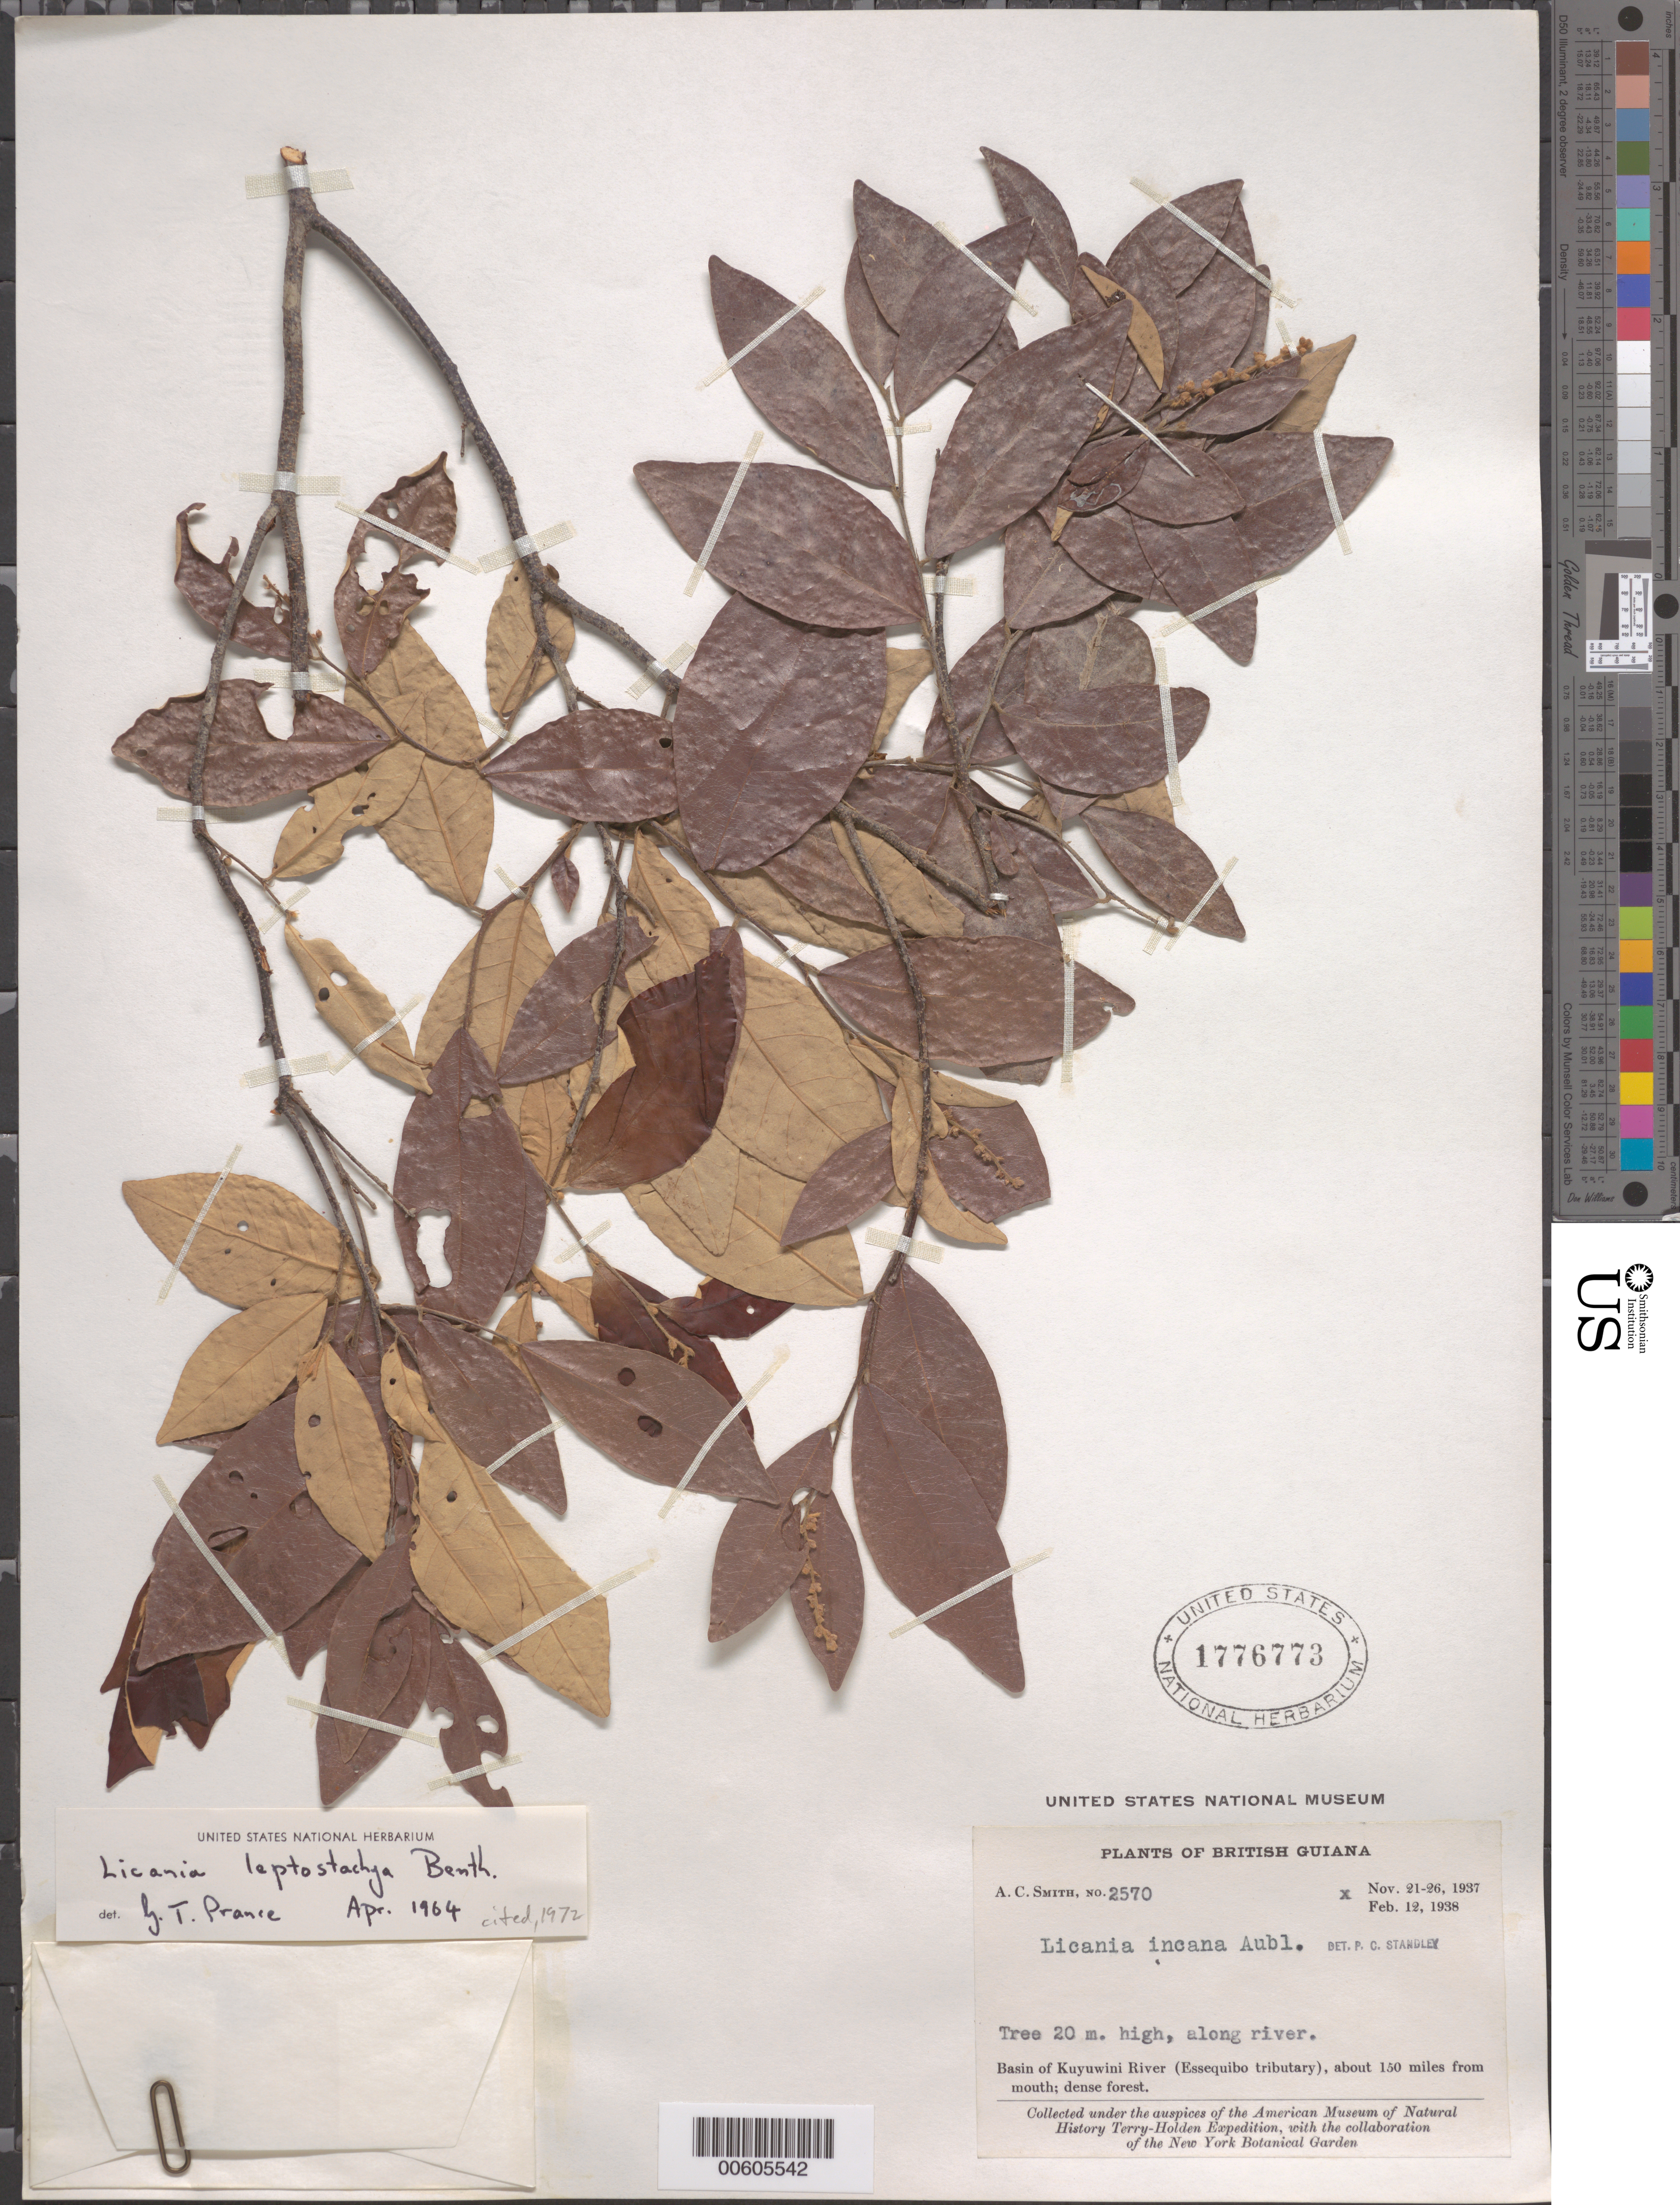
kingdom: Plantae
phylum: Tracheophyta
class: Magnoliopsida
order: Malpighiales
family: Chrysobalanaceae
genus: Licania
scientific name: Licania leptostachya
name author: Benth.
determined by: Prance, G. T.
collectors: A. C. Smith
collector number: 2570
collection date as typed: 21-Nov-37 to 26-Nov-37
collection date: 1937-11-21/1937-11-26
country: Guyana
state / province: U. Takutu-U. Essequibo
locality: Kuyuwini River Basin (Essequibo River tributary), about 150 mi. from mouth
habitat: Dense forest, along river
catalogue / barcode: US 1776773